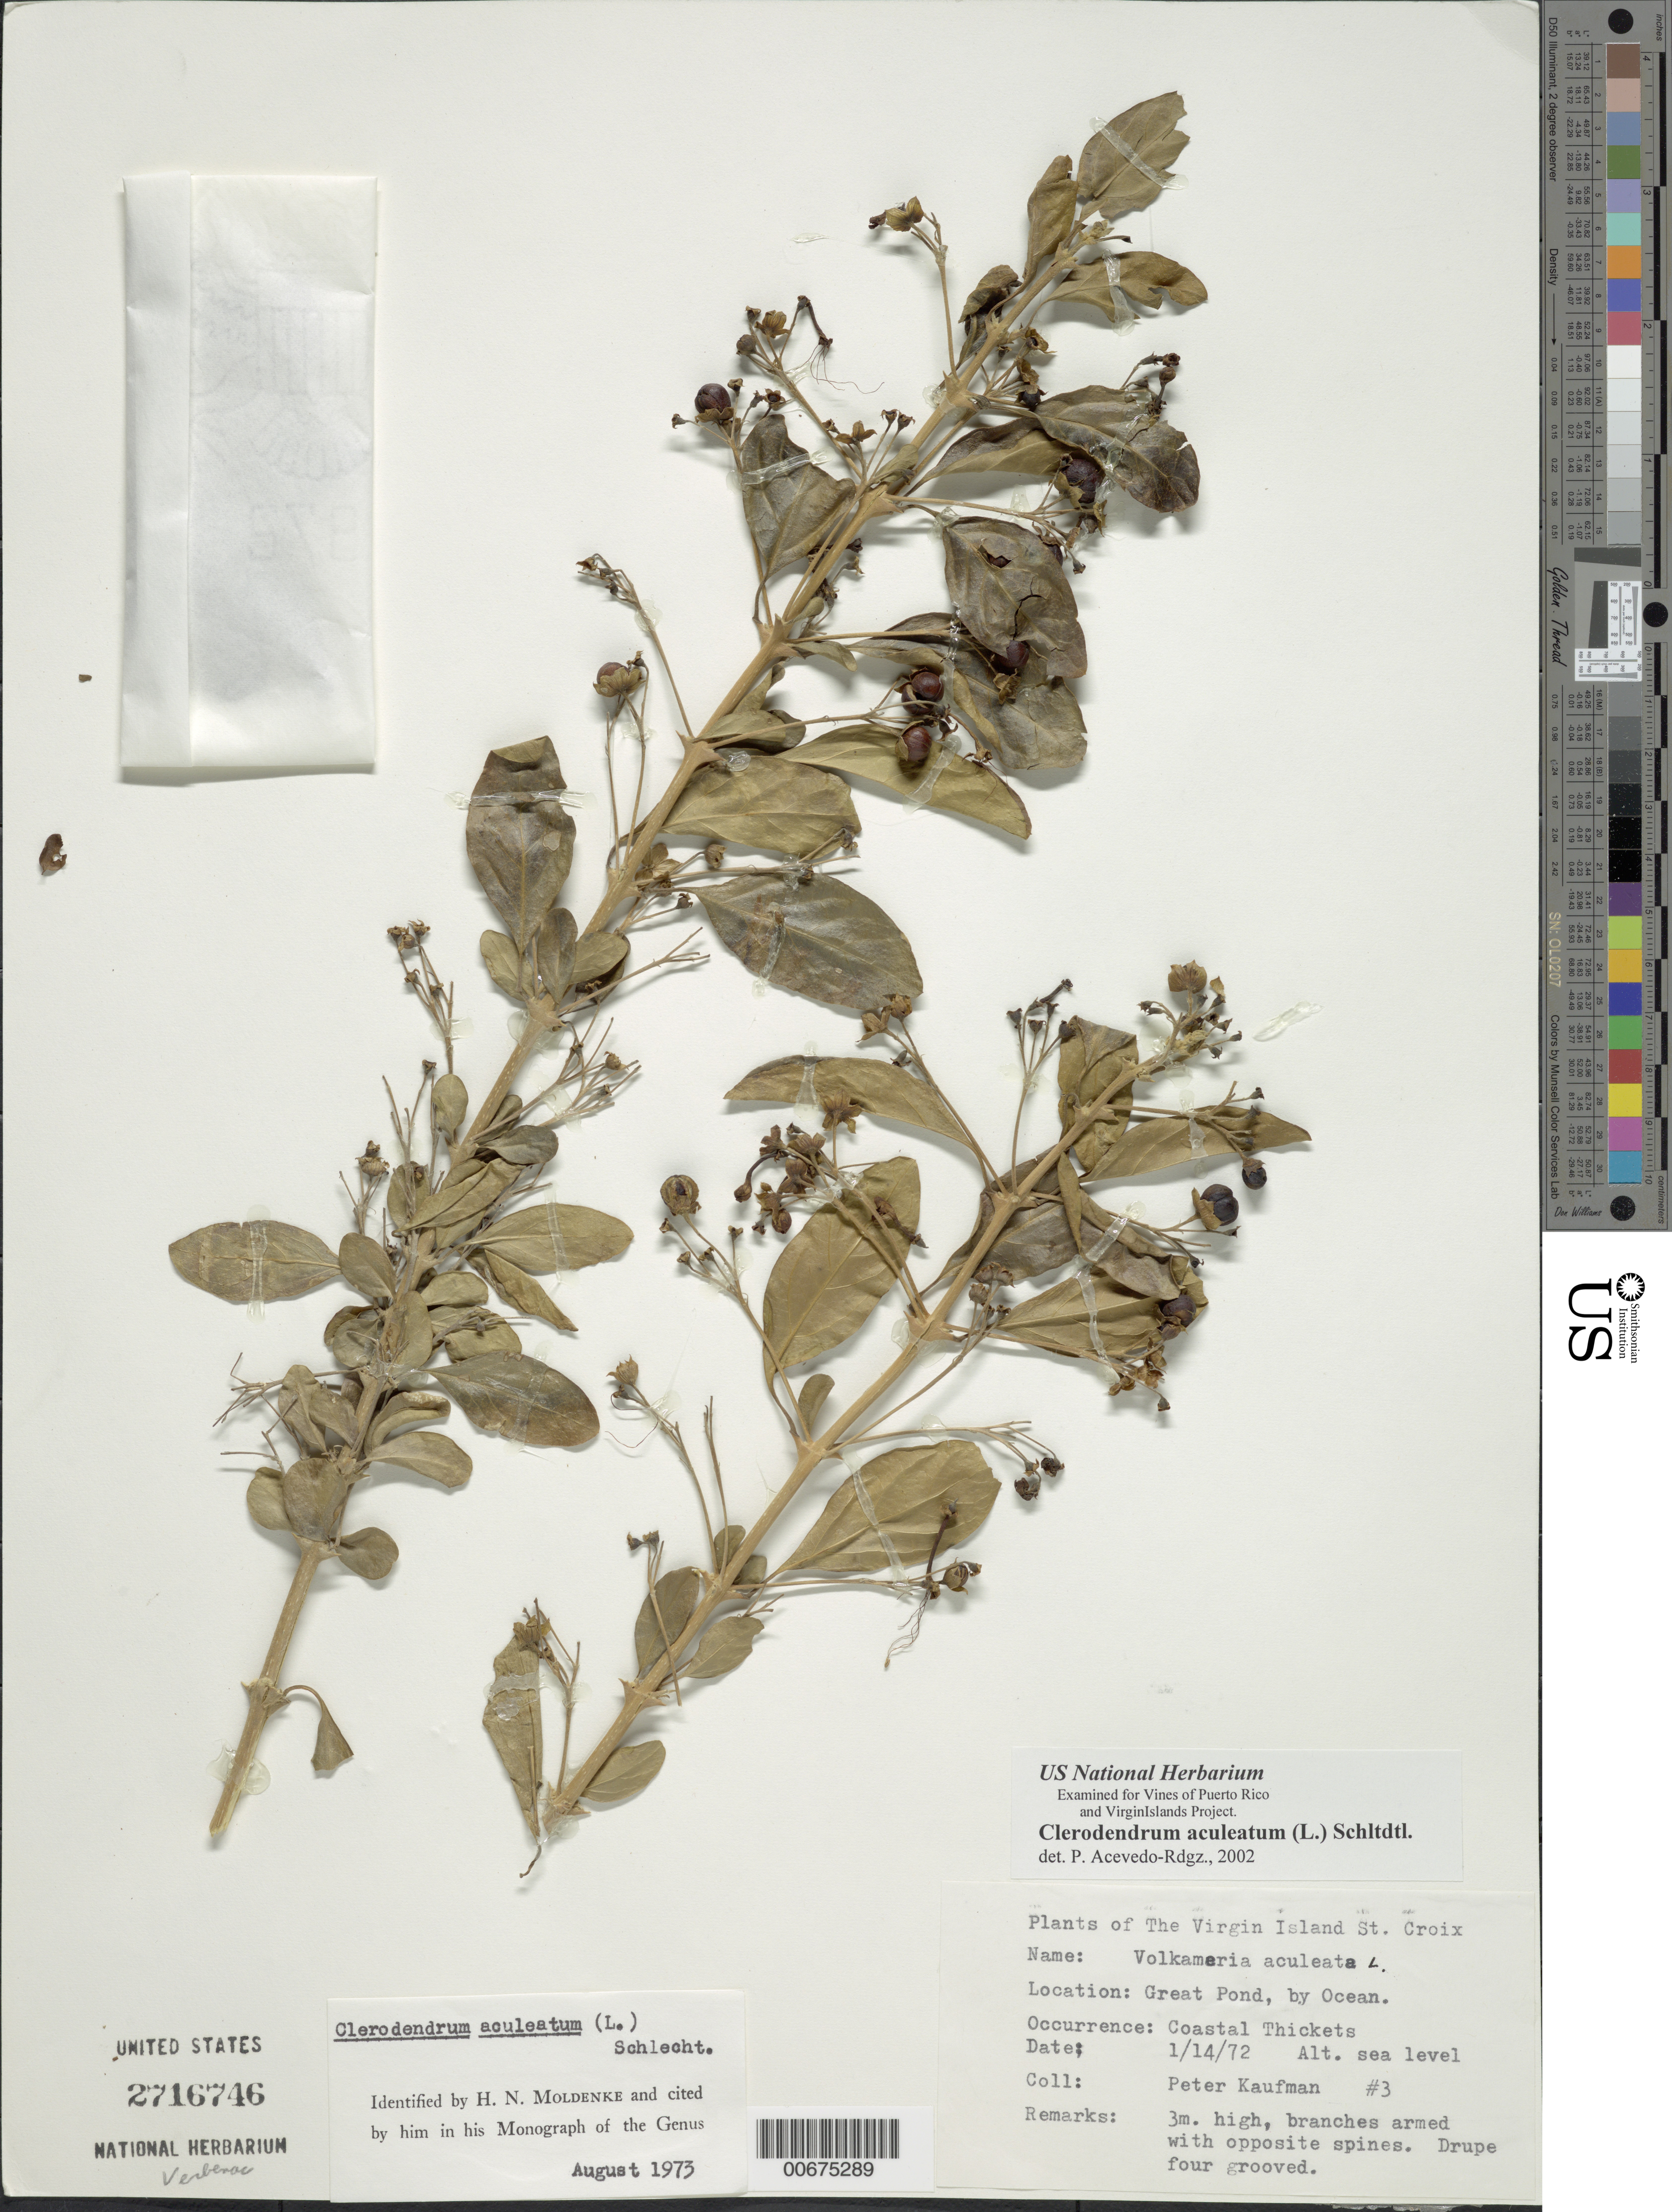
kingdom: Plantae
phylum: Tracheophyta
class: Magnoliopsida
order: Lamiales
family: Lamiaceae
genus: Clerodendrum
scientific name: Clerodendrum aculeatum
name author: (L.) Schltdl.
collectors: P. Kaufman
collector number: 3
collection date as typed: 14 Jan 1972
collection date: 1972-01-14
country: U.S. Virgin Islands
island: St. Croix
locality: St. Croix; Great Pond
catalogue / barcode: US 2716746